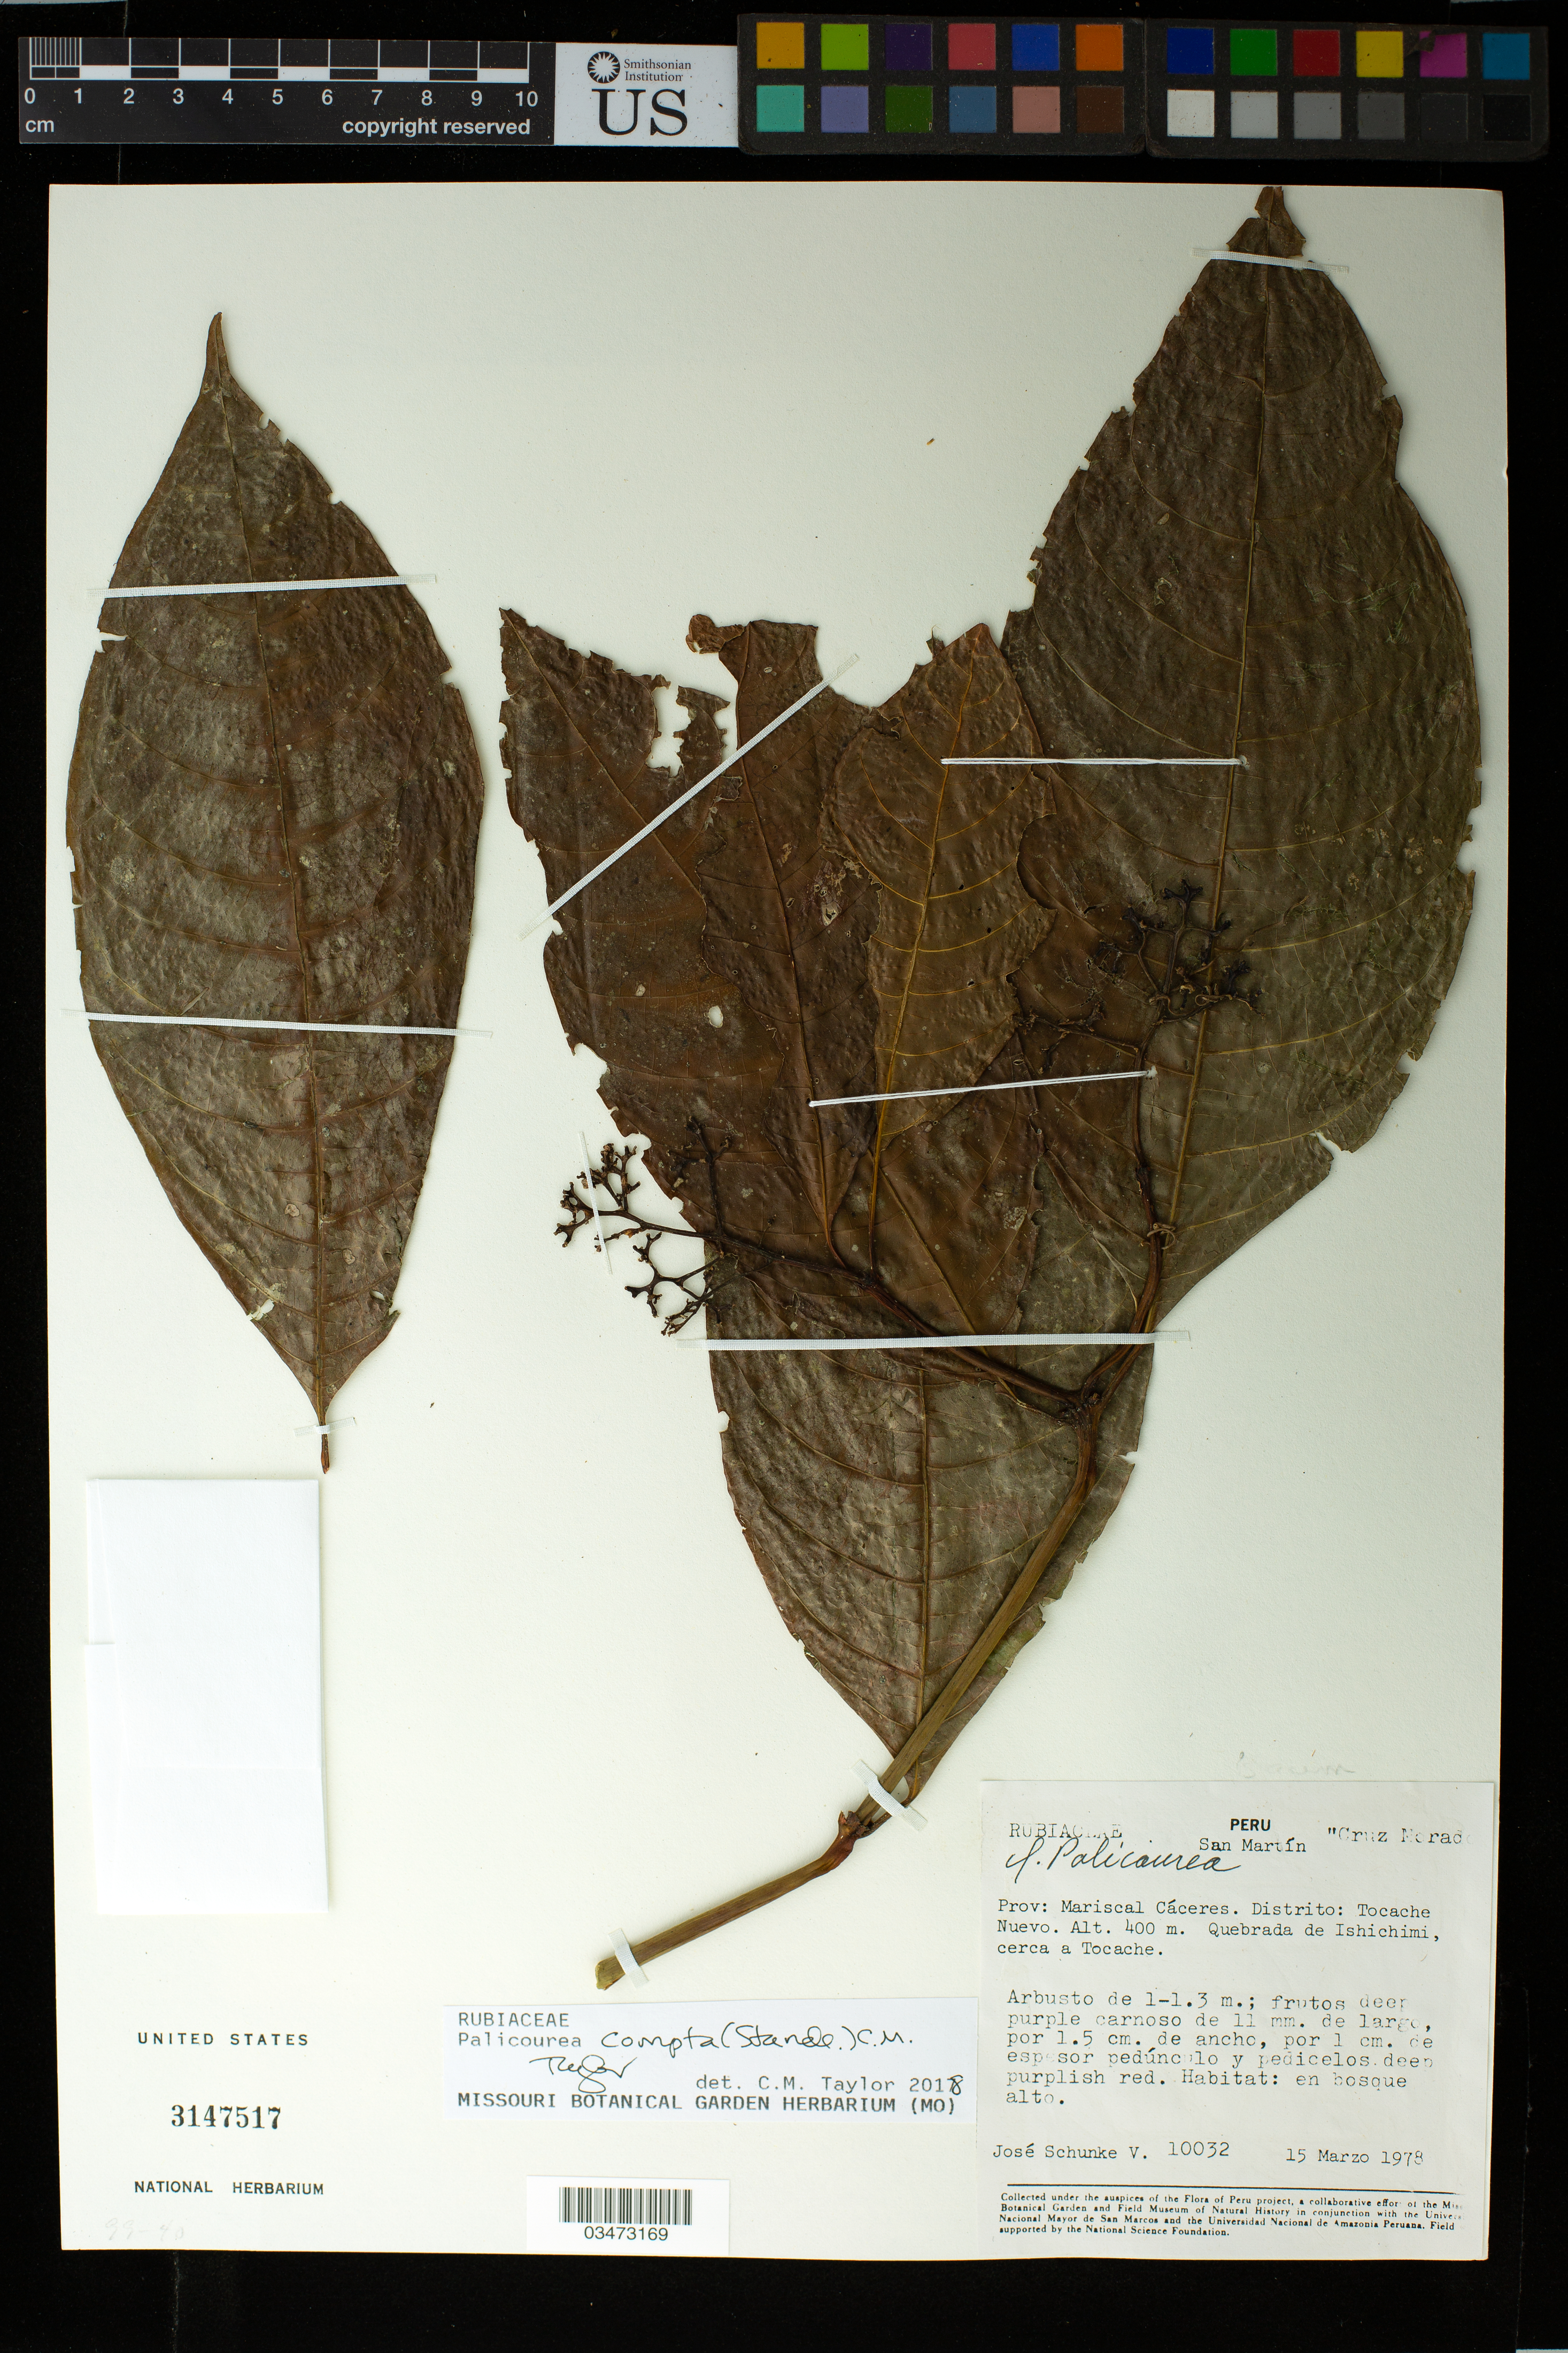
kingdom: Plantae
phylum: Tracheophyta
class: Magnoliopsida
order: Gentianales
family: Rubiaceae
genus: Palicourea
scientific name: Palicourea compta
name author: (Standl.) C.M. Taylor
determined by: Taylor, Charlotte M.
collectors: J. Schunke Vigo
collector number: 10032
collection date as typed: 15 Mar 1978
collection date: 1978-03-15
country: Peru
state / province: San Martín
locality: Prov. Mariscal Cáceres, Dtto. Tocache Nuevo, quebrada of Ishichimi, near Tocache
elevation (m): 400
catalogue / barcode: US 3147517